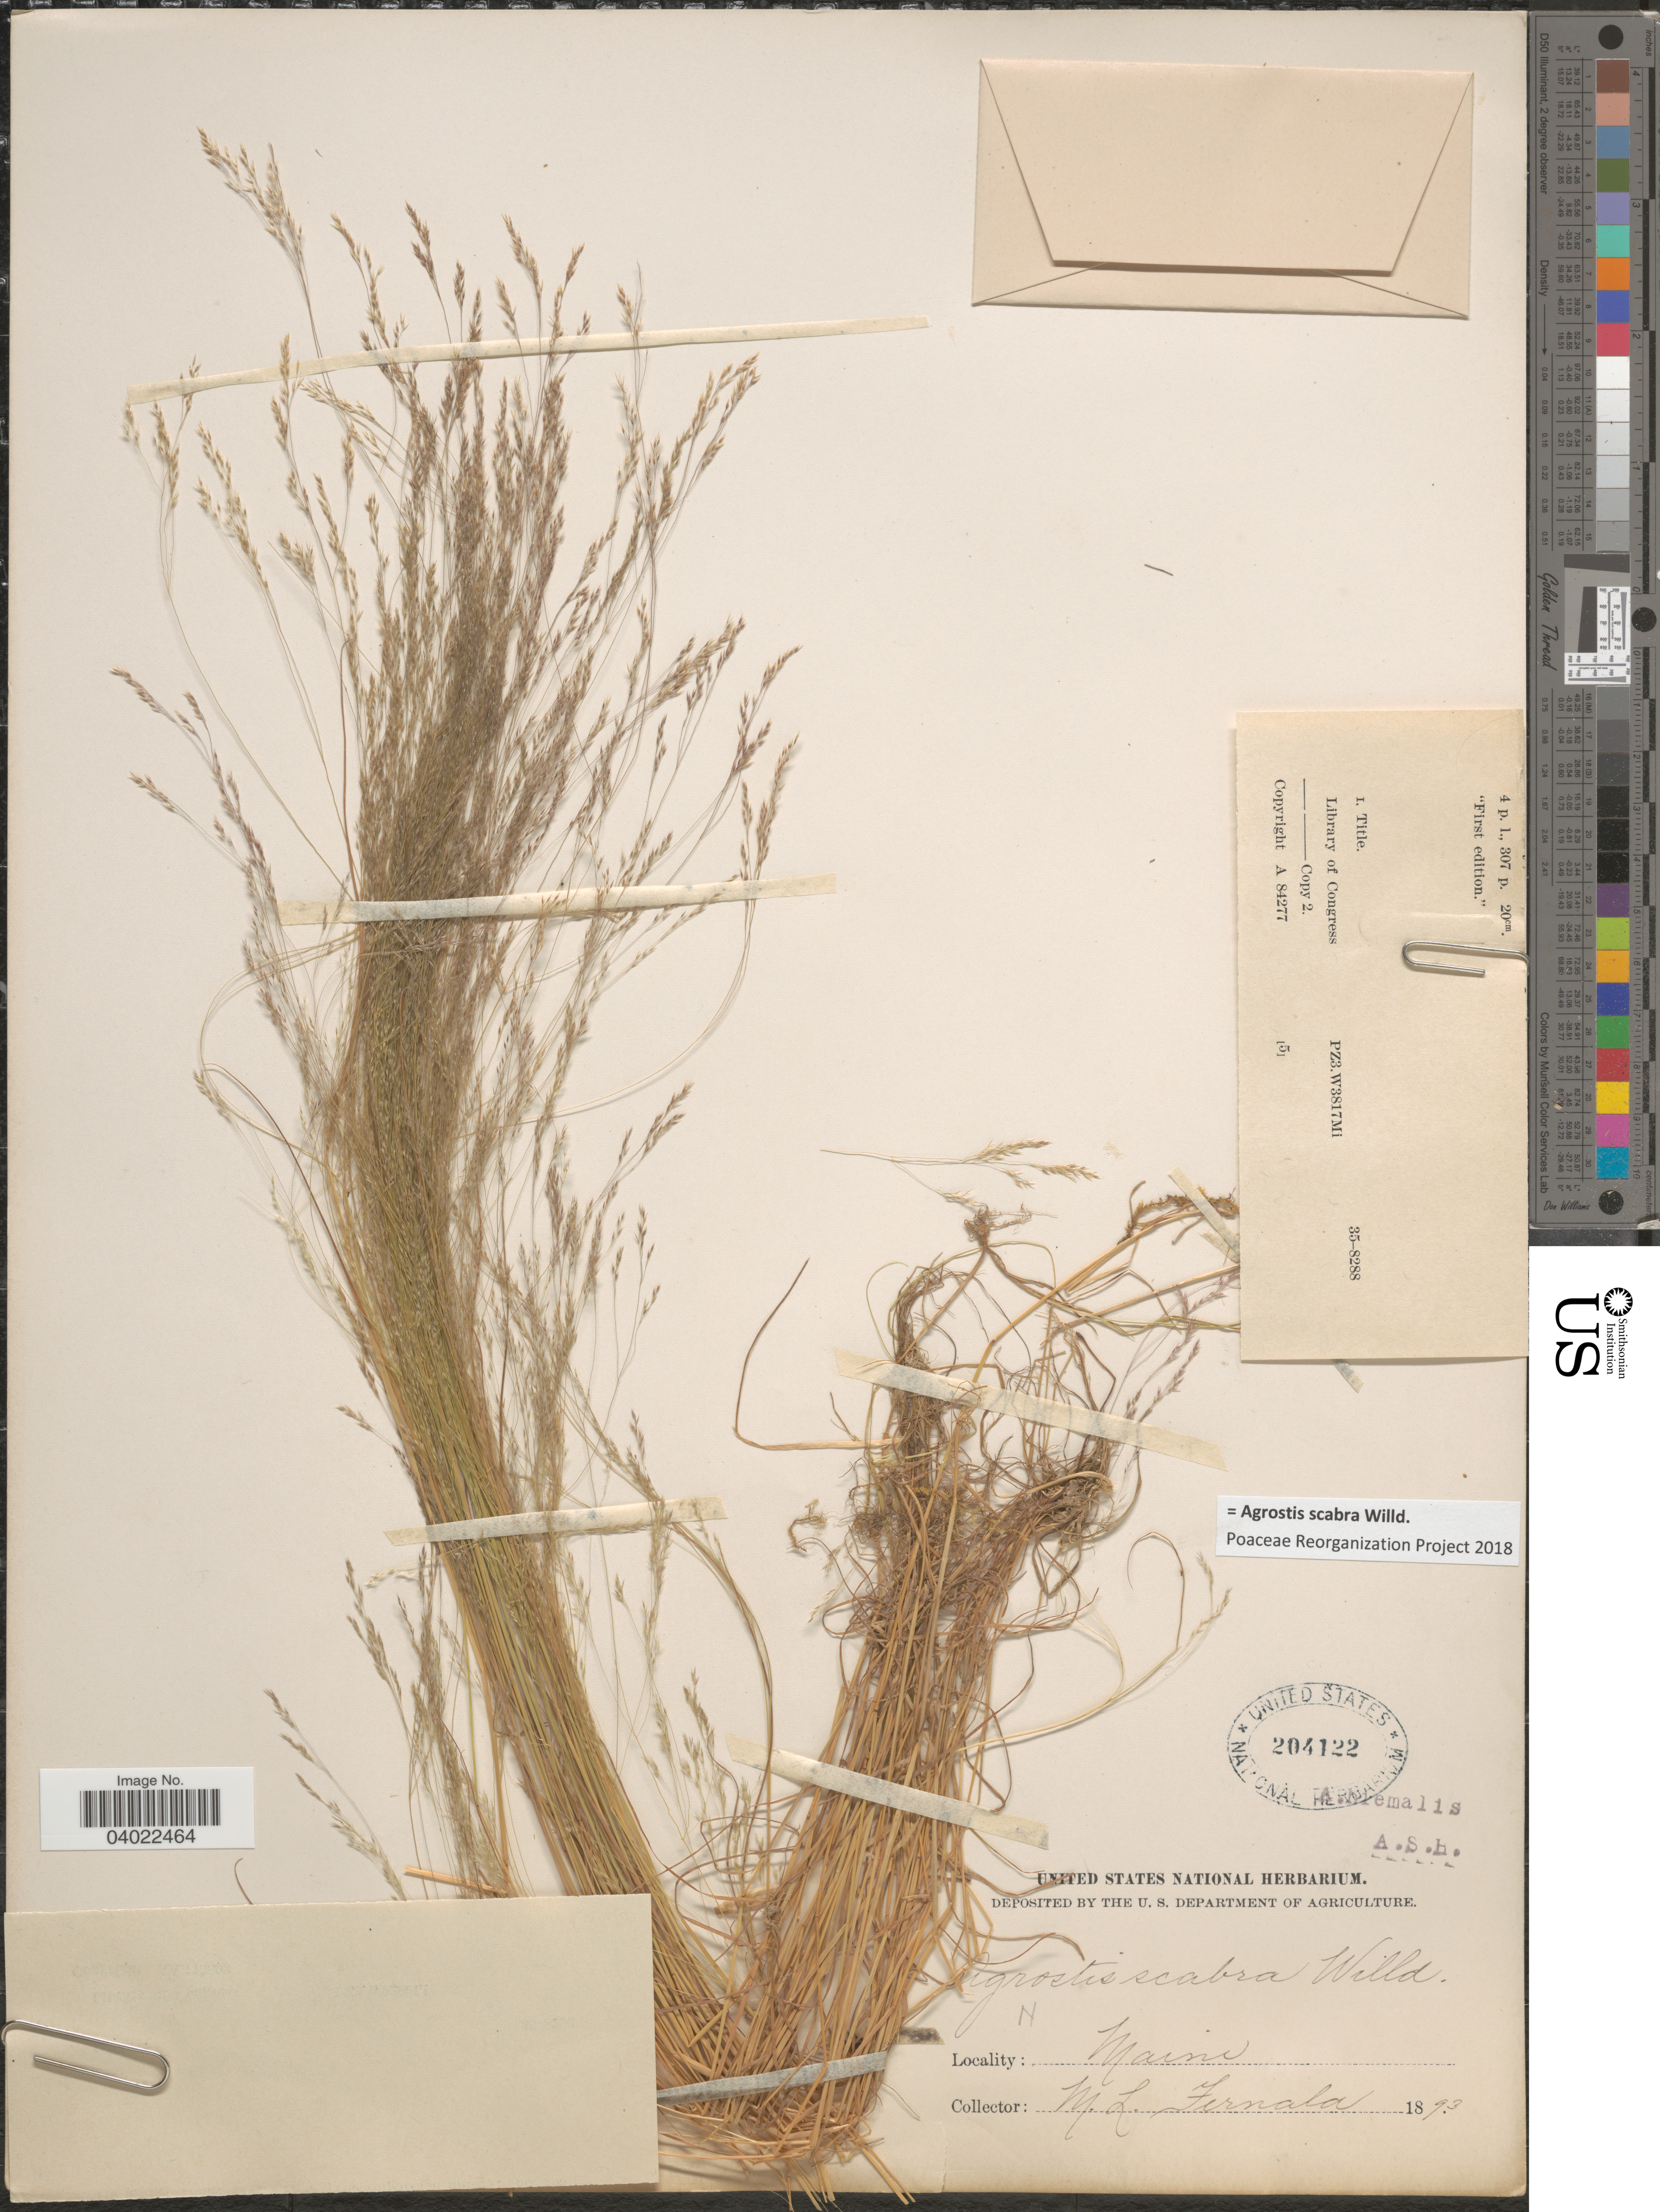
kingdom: Plantae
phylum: Tracheophyta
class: Liliopsida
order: Poales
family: Poaceae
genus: Agrostis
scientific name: Agrostis scabra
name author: Willd.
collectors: M. L. Fernald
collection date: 1893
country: United States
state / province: Maine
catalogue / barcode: US 204122